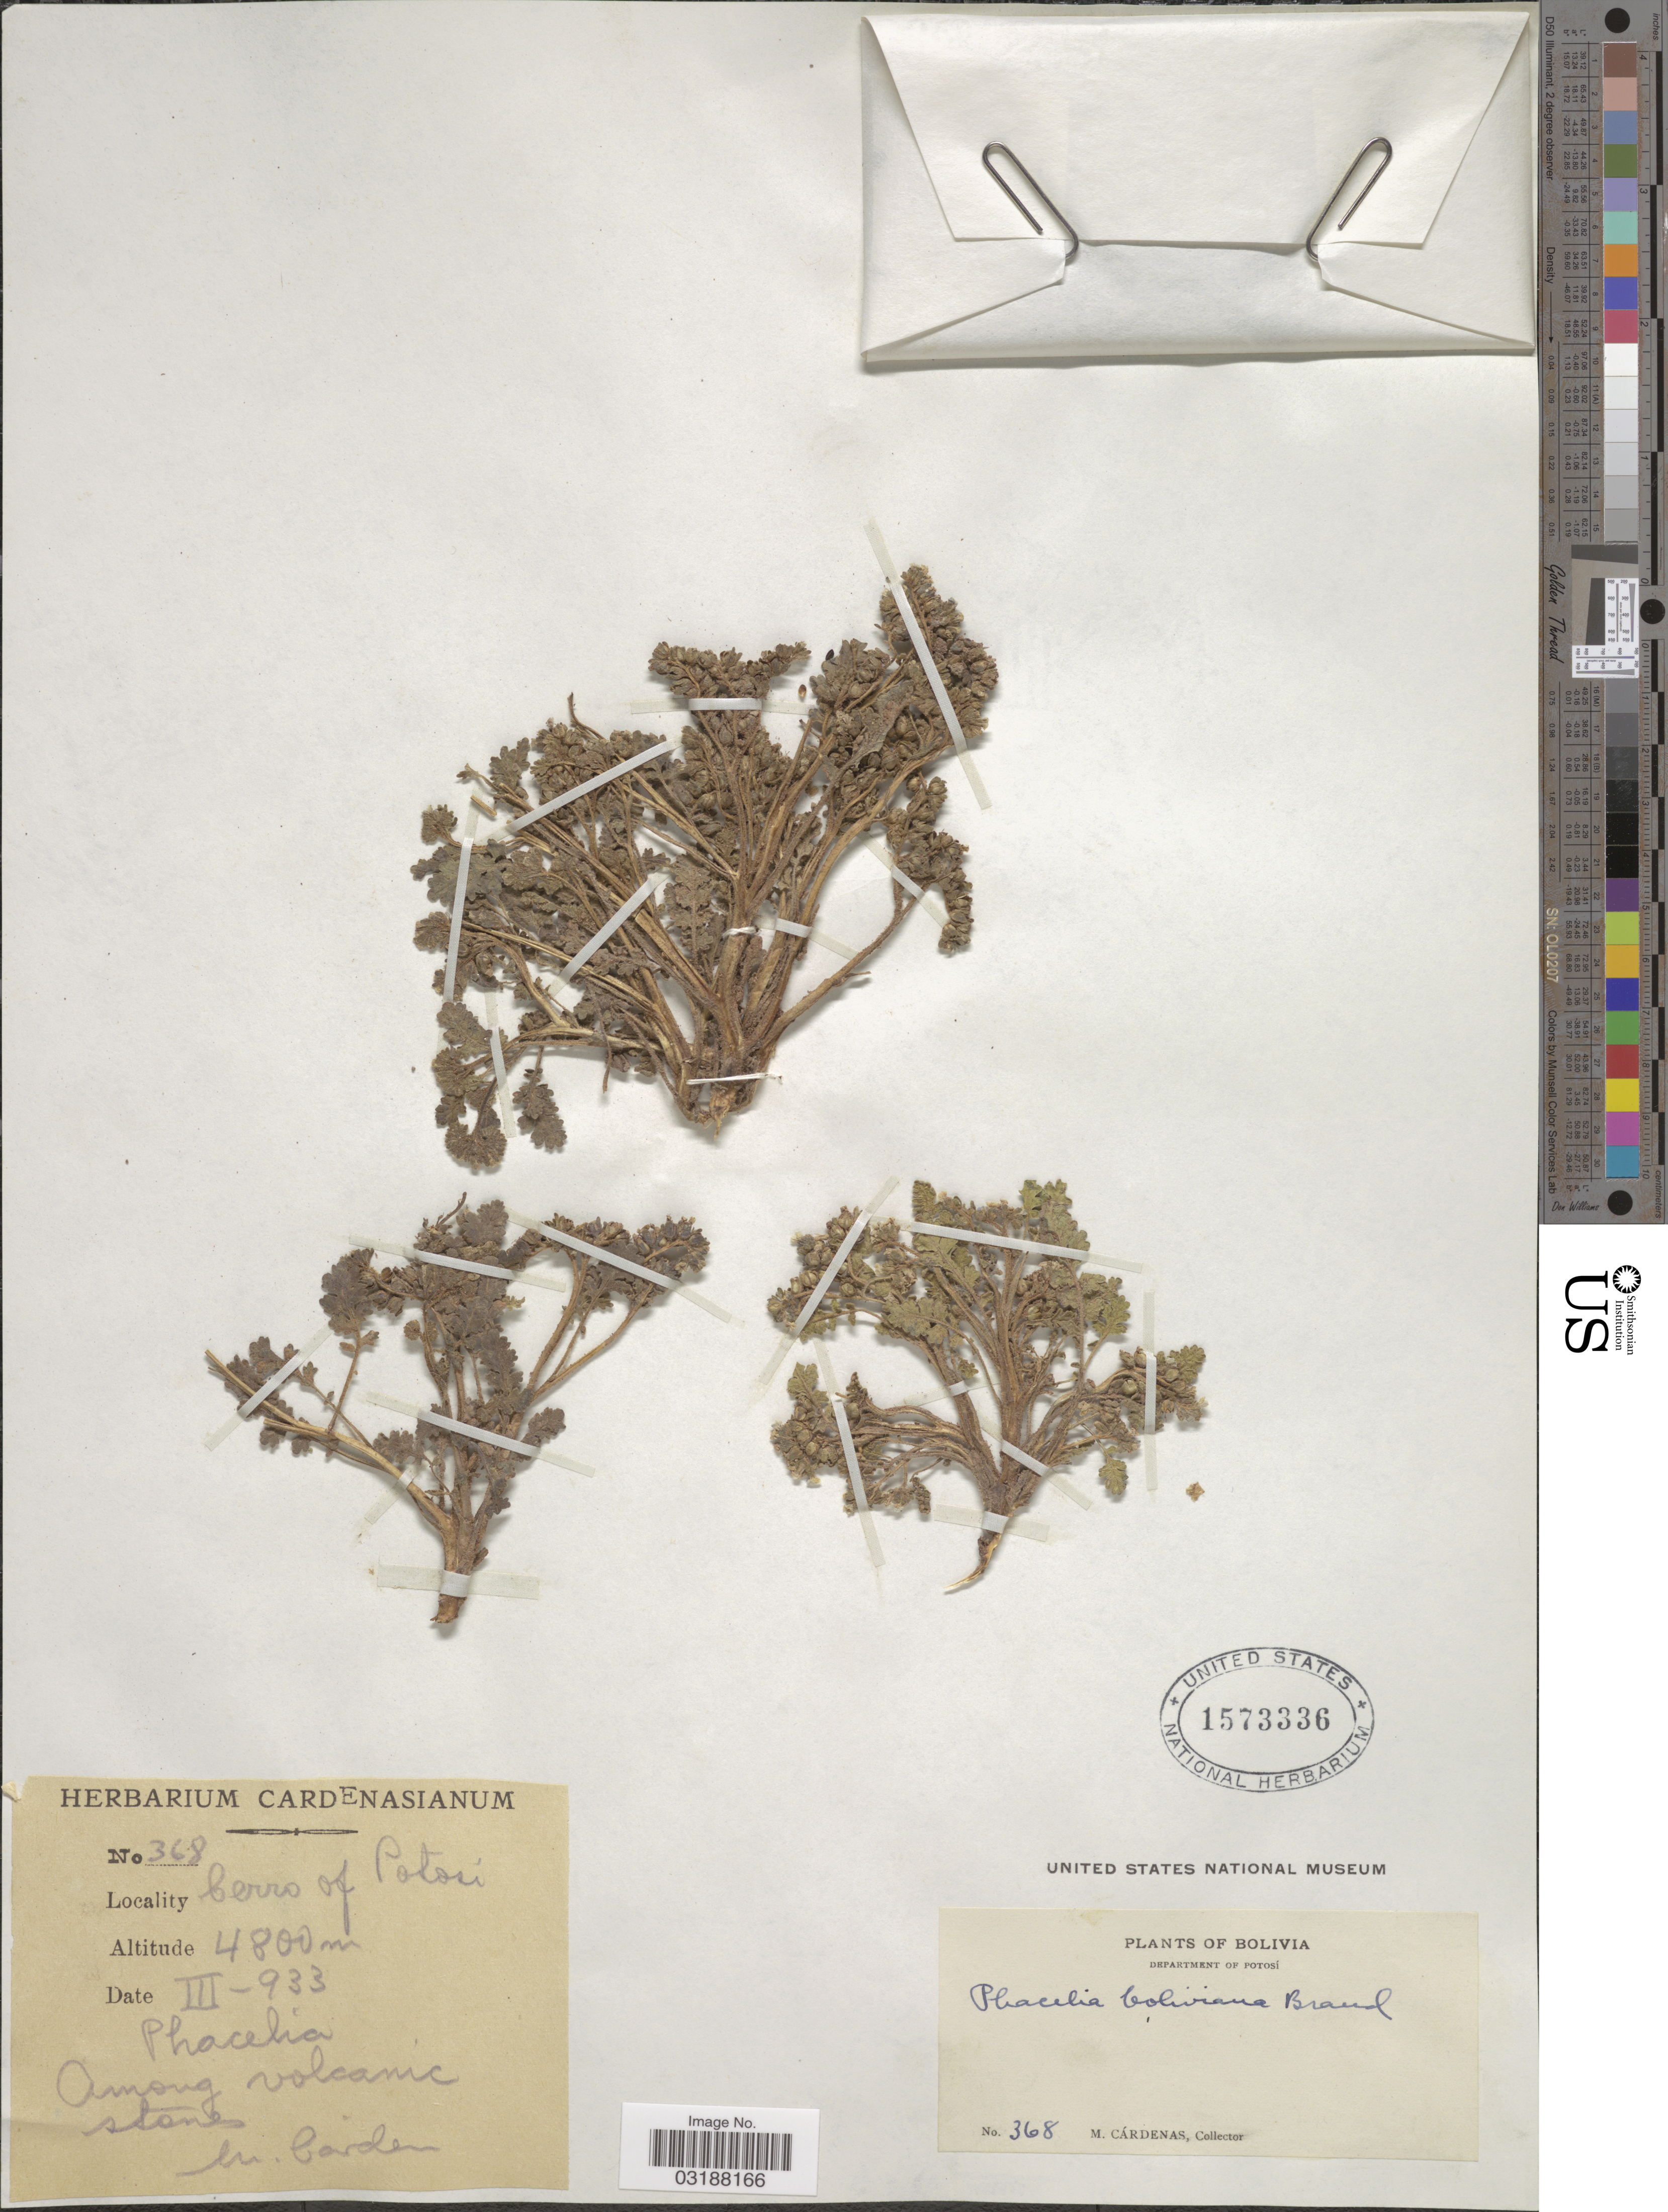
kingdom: Plantae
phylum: Tracheophyta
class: Magnoliopsida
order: Boraginales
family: Hydrophyllaceae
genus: Phacelia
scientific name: Phacelia boliviana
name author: Brand in Engl.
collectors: M. Cárdenas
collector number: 368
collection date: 1933-03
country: Bolivia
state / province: Potosi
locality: Cerro of Potosi, Department of Potosí.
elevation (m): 4800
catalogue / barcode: US 1573336